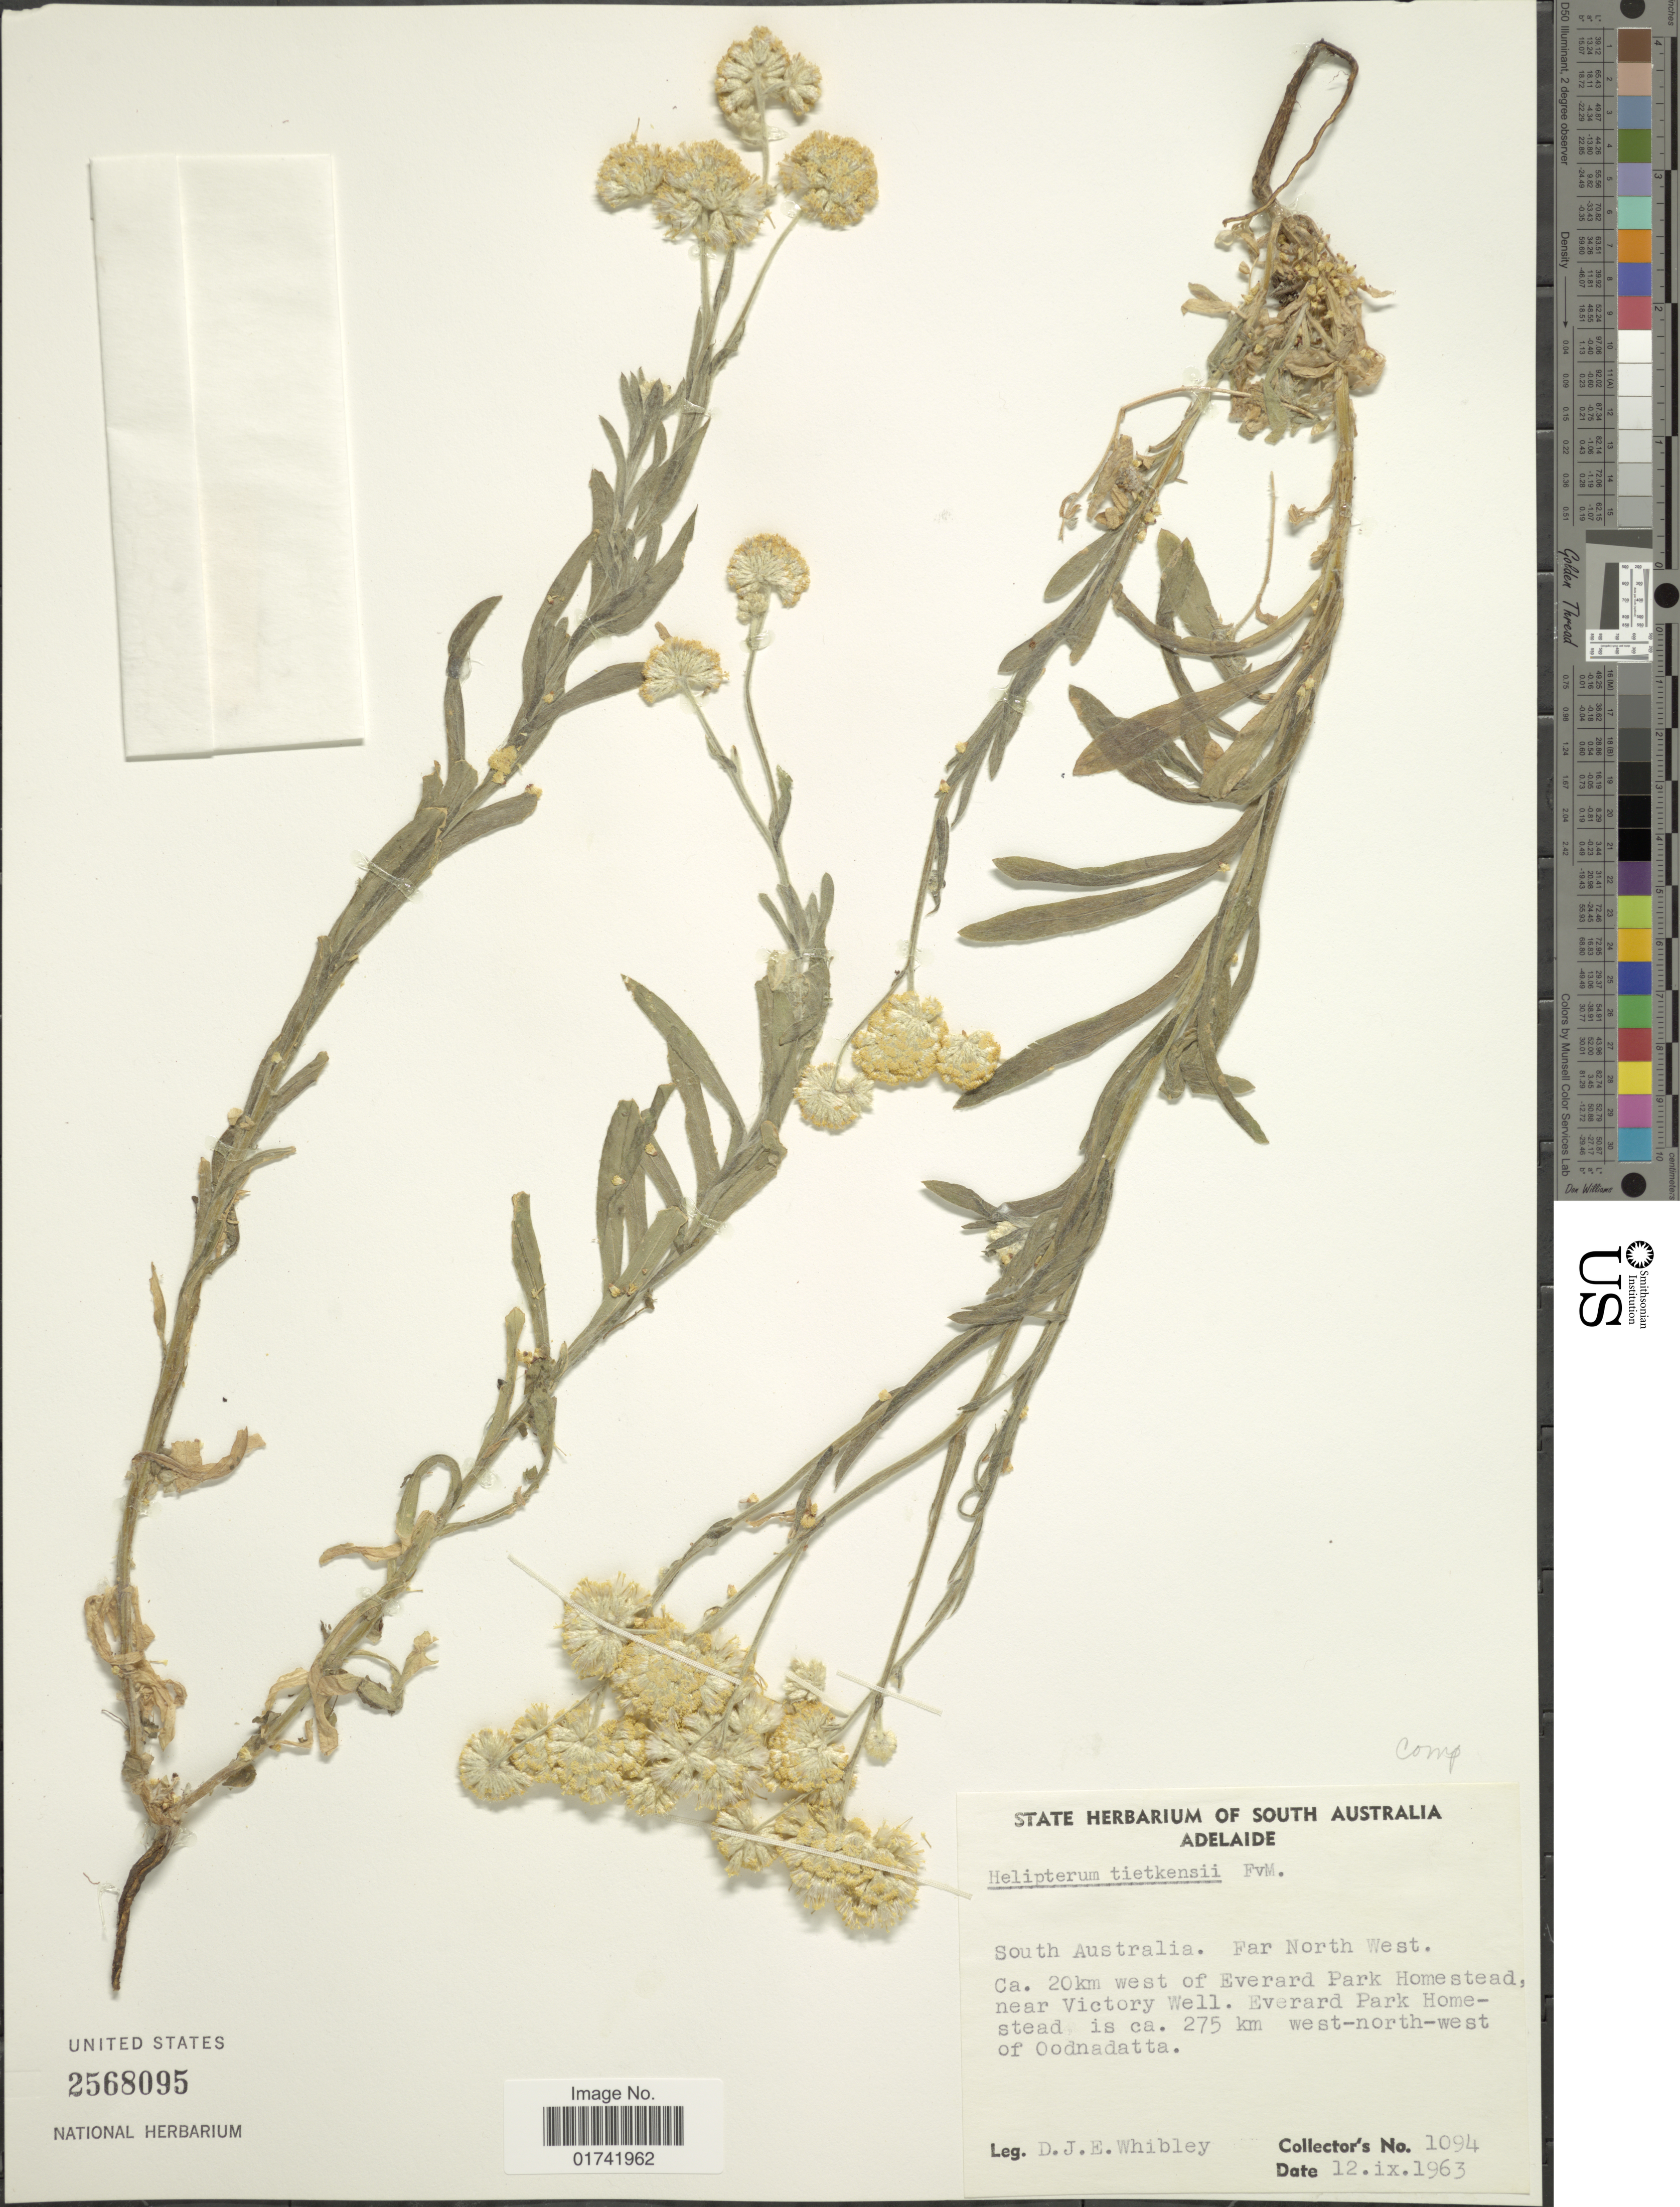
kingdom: Plantae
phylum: Tracheophyta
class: Magnoliopsida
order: Asterales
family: Asteraceae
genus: Rhodanthe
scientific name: Rhodanthe tietkensii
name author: (F. Muell.) Paul G. Wilson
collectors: D. Whibley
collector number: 1094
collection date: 1963-09-12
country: Australia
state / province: South Australia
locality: Far North West. Ca. 20km west of Everard Park Homestead near Victory Well. Everard Park Homestead is ca. 275 km west-north-west of Oodnadatta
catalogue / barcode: US 2568095